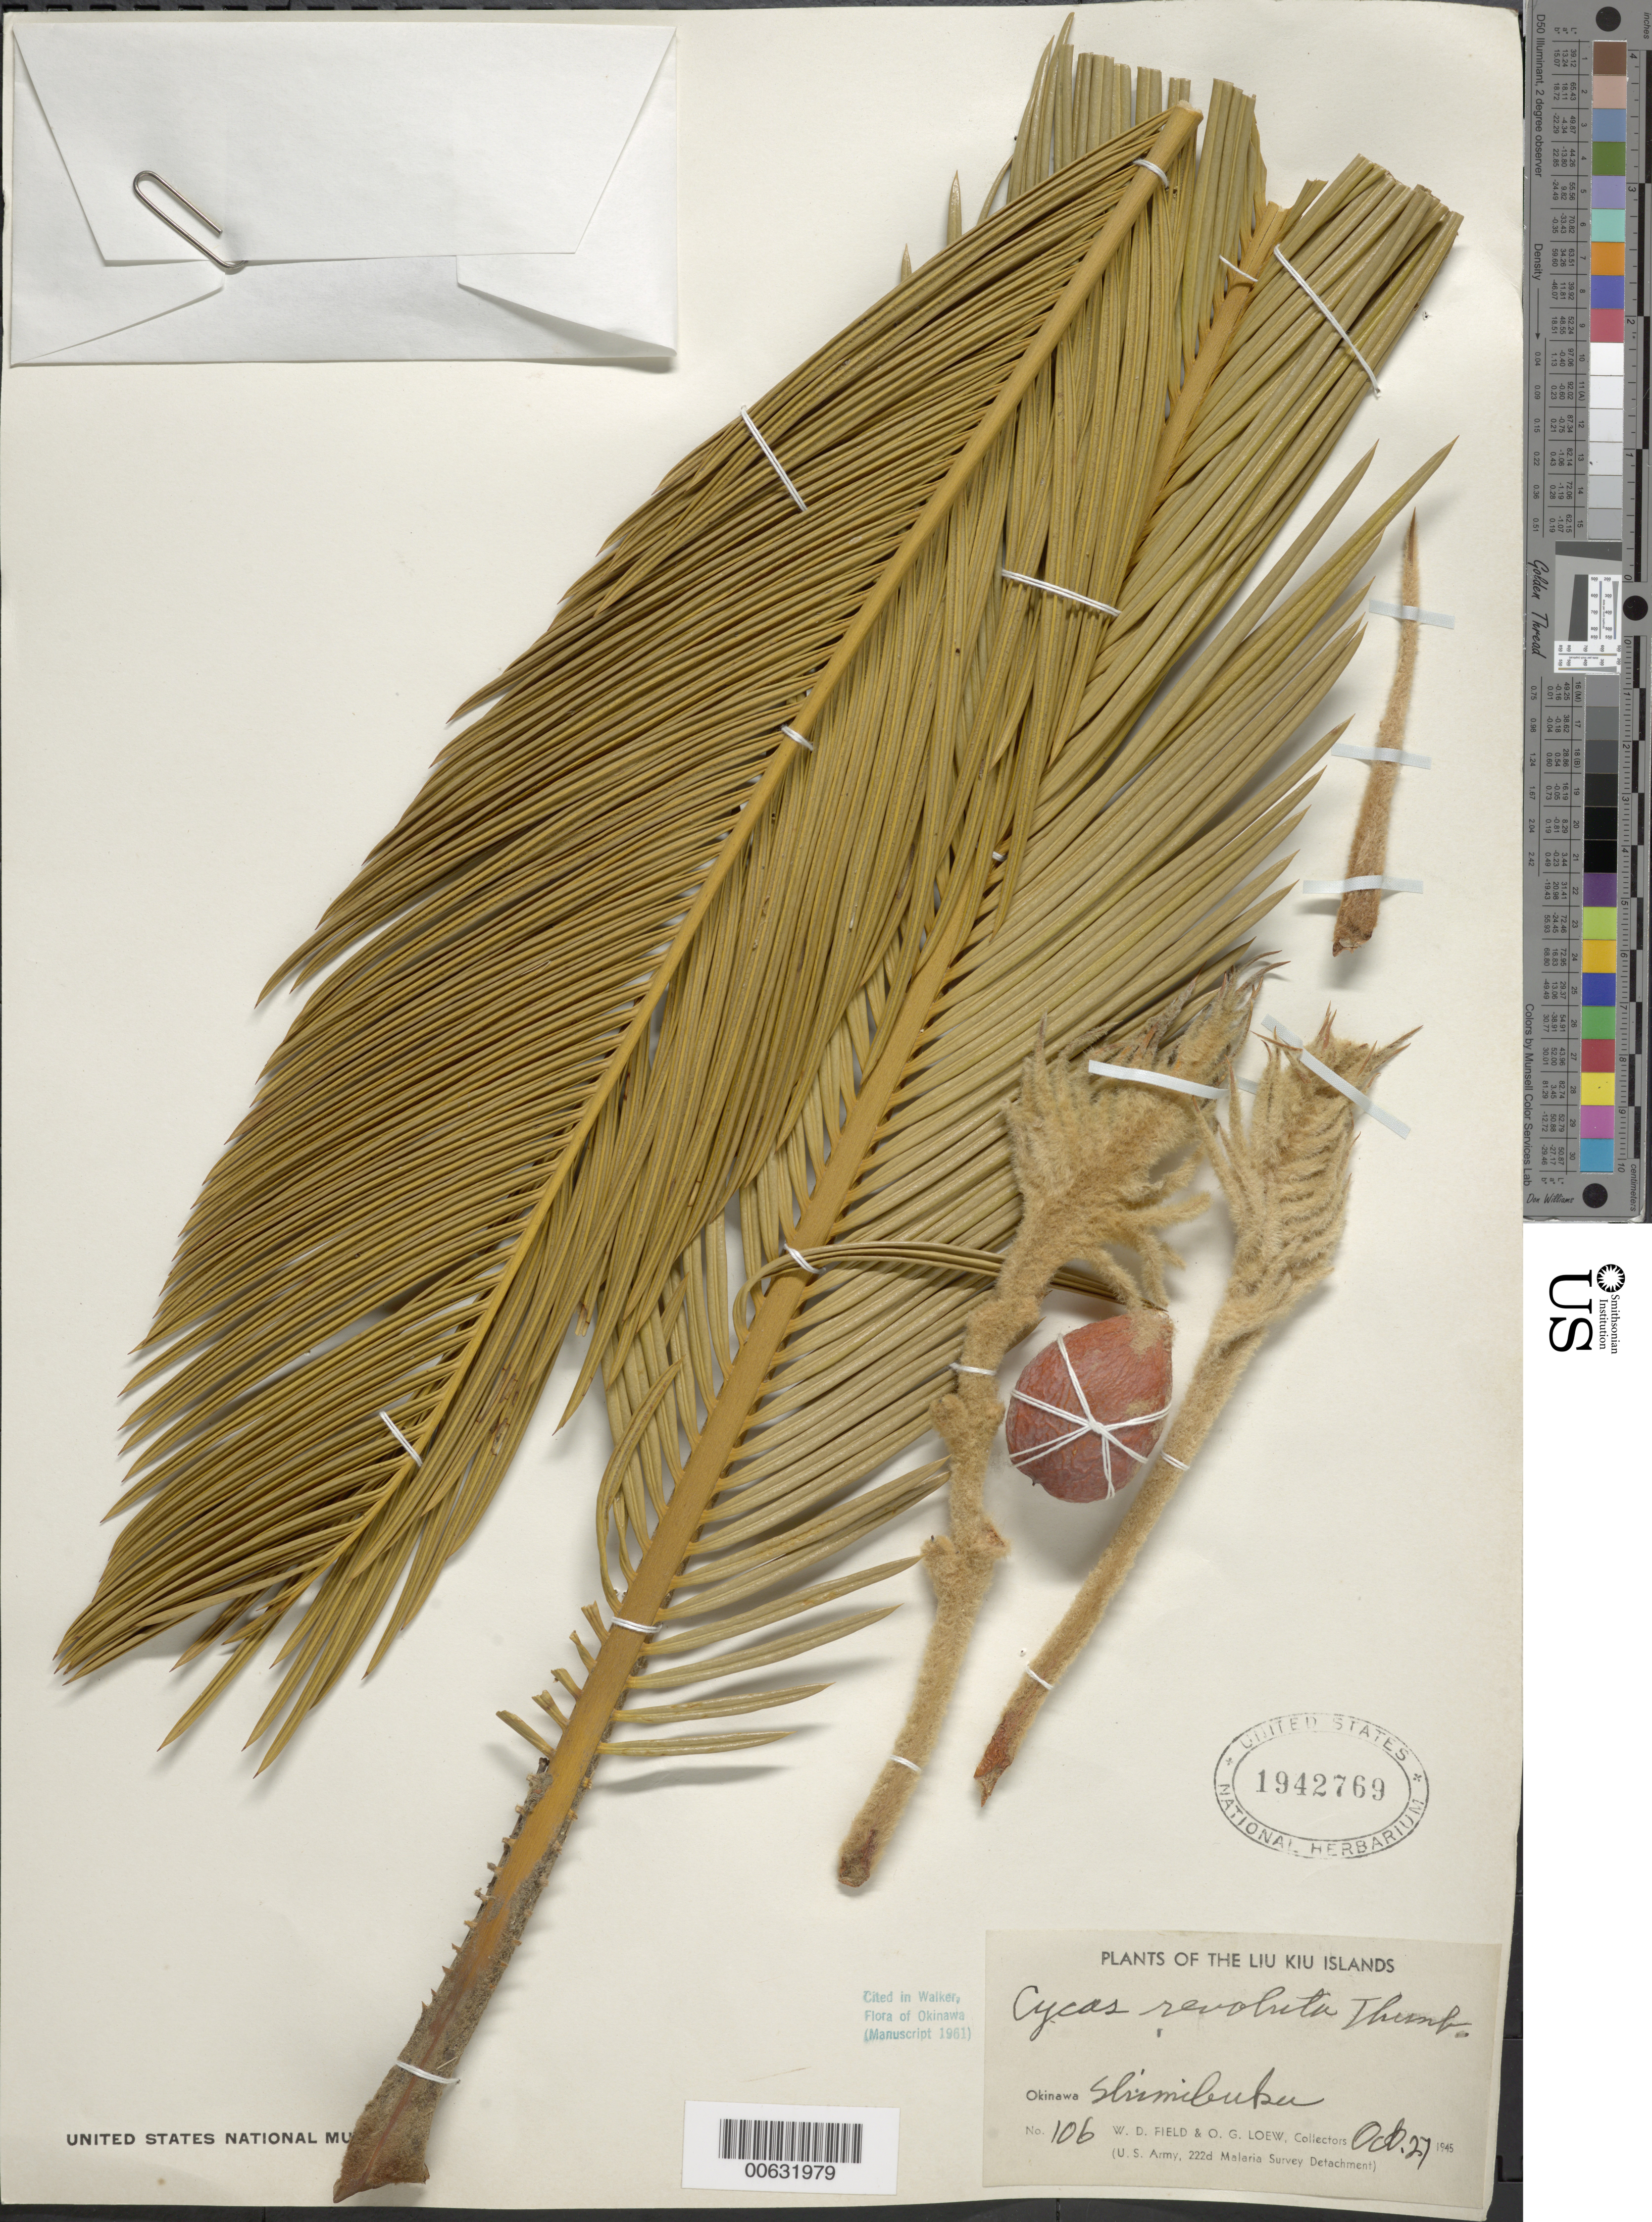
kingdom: Plantae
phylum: Tracheophyta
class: Cycadopsida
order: Cycadales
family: Cycadaceae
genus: Cycas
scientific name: Cycas revoluta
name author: Thunb.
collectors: W. D. Field & O. G. Loew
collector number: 106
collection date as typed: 27 Oct 1945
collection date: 1945-10-27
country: Japan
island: Okinawa Island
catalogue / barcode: US 1942769